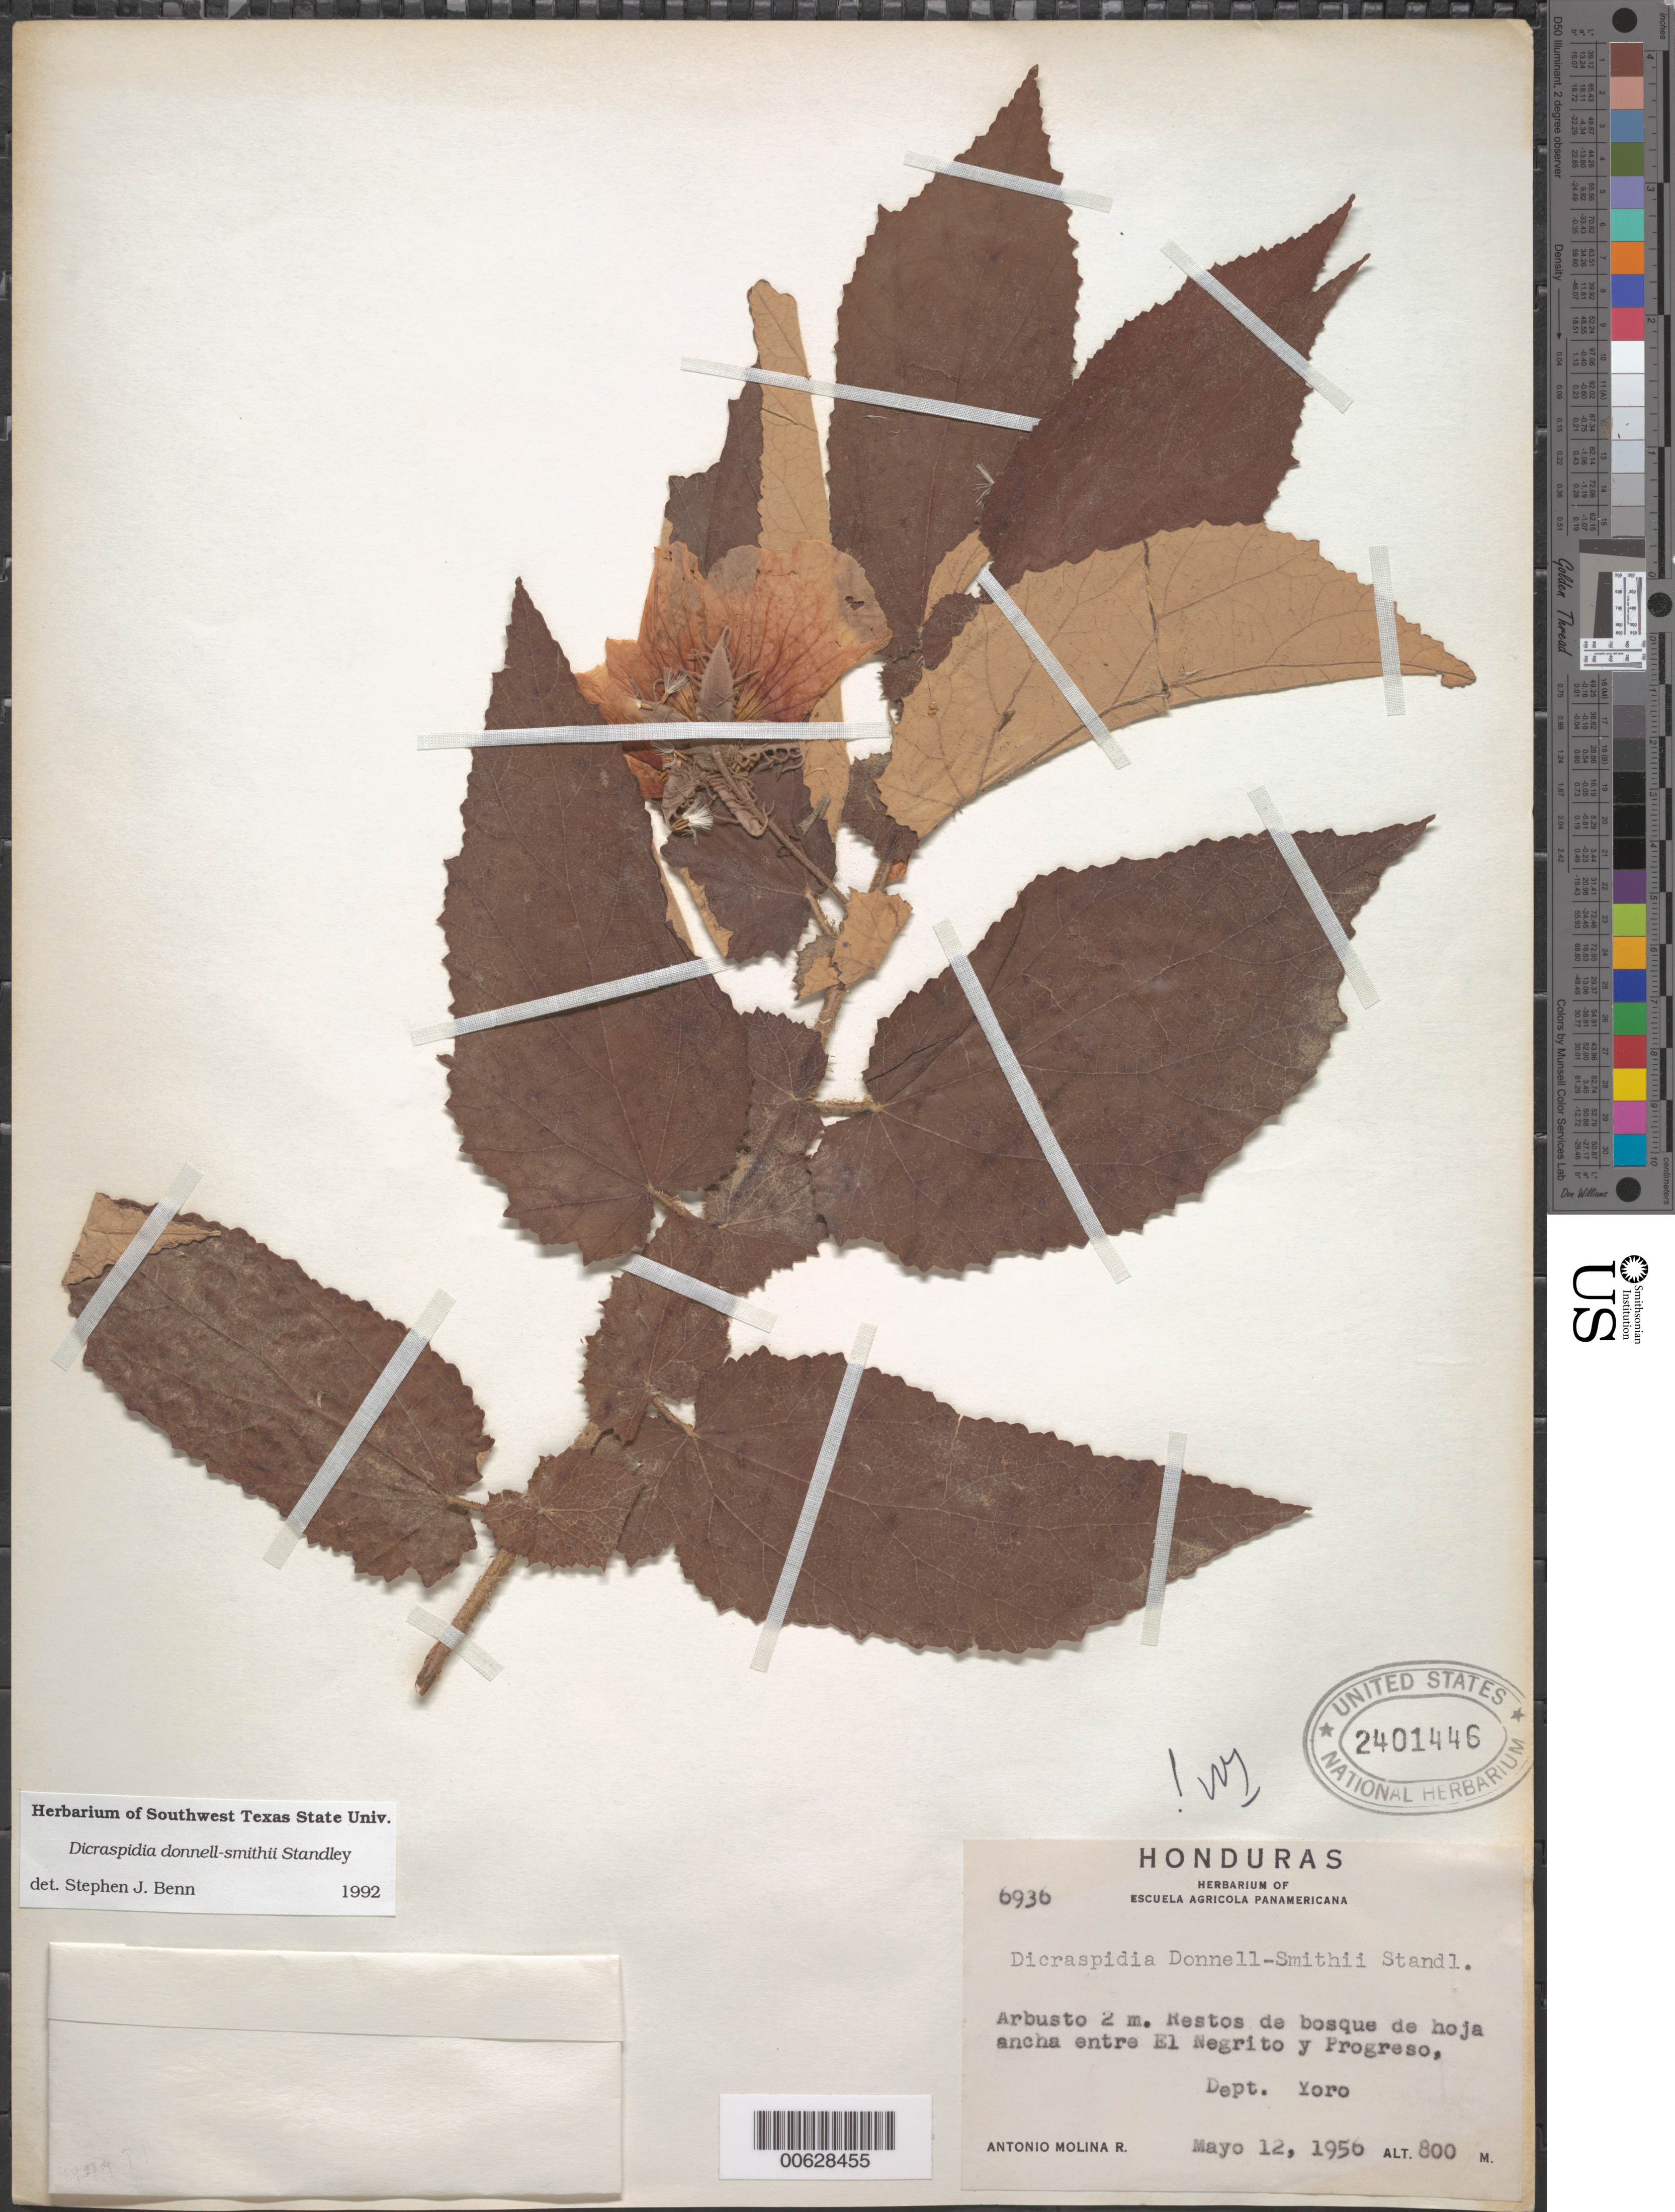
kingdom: Plantae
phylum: Tracheophyta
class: Magnoliopsida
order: Malvales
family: Muntingiaceae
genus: Dicraspidia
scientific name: Dicraspidia donnell-smithii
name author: Standl.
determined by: Benn, S. J.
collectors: A. Molina R.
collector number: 6936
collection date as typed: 12 May 1956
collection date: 1956-05-12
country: Honduras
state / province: Yoro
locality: Entre El Negrito y Progreso.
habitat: Restos de bosque de hoja ancha.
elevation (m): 800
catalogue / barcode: US 2401446